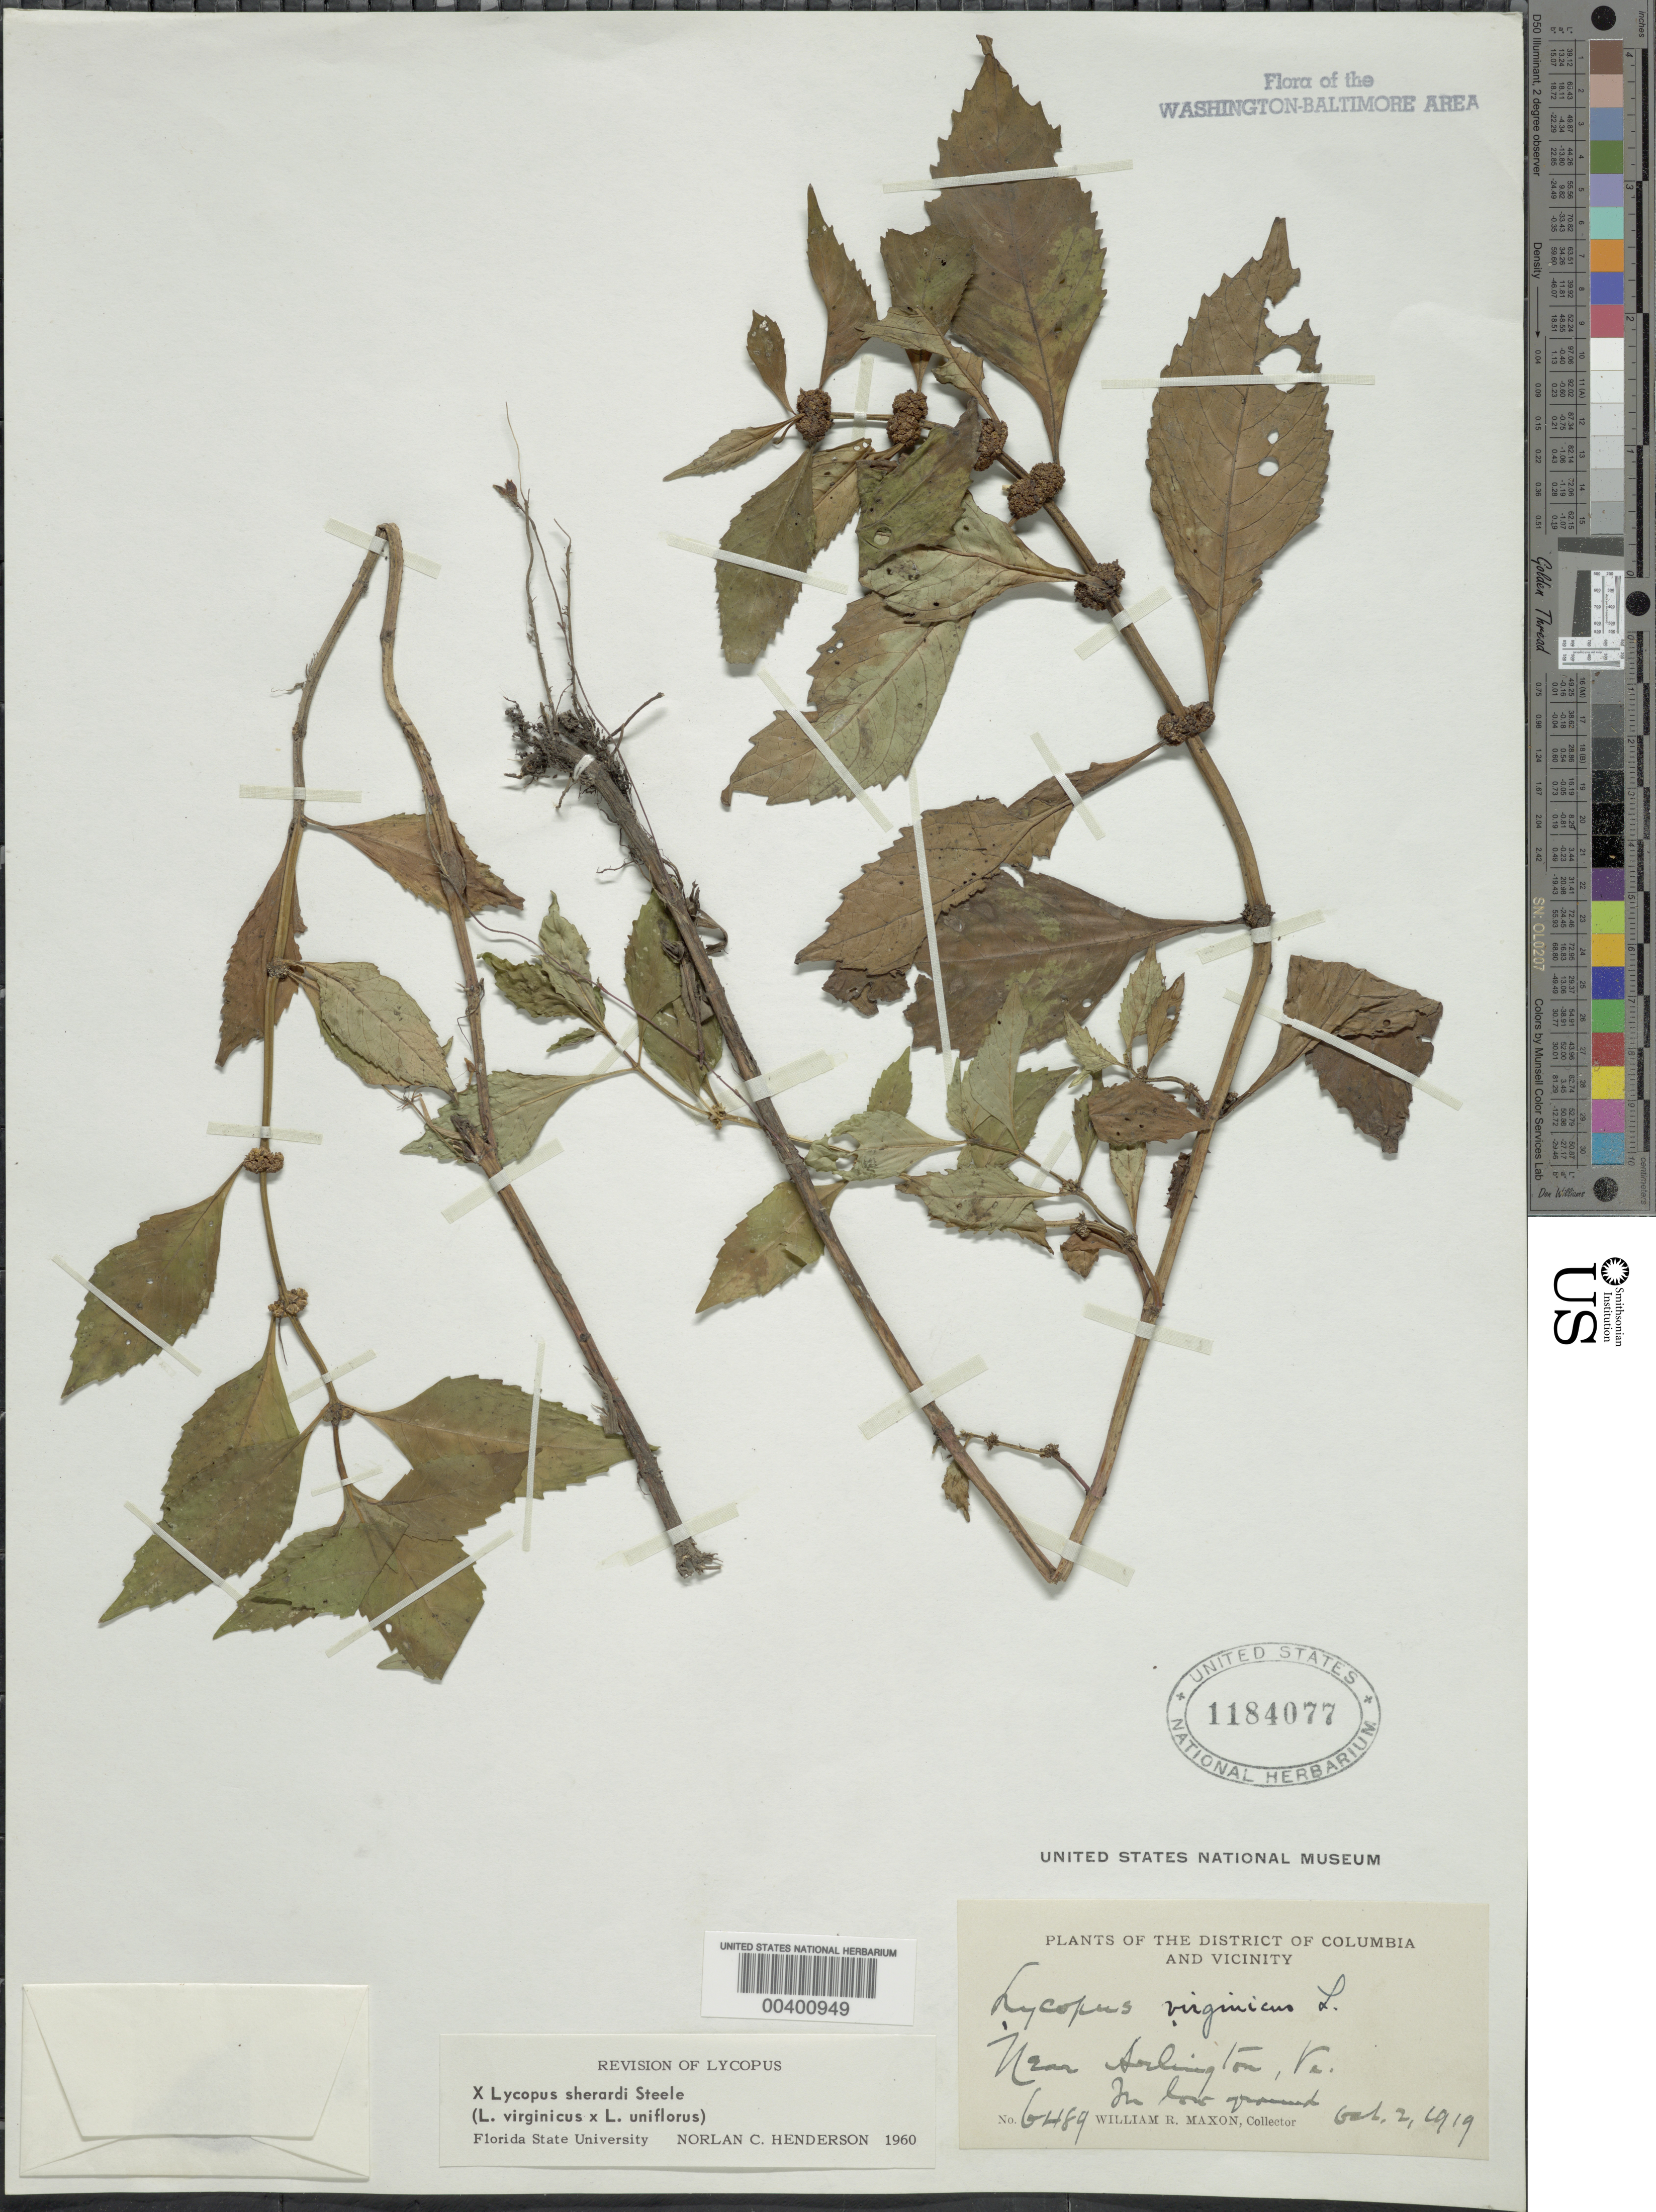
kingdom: Plantae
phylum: Tracheophyta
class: Magnoliopsida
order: Lamiales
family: Lamiaceae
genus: Lycopus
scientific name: Lycopus x sherardii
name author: E.S. Steele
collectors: W. R. Maxon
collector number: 6489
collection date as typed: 02 Oct 1919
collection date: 1919-10-02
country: United States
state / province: Virginia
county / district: Arlington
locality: Arlington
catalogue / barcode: US 1184077